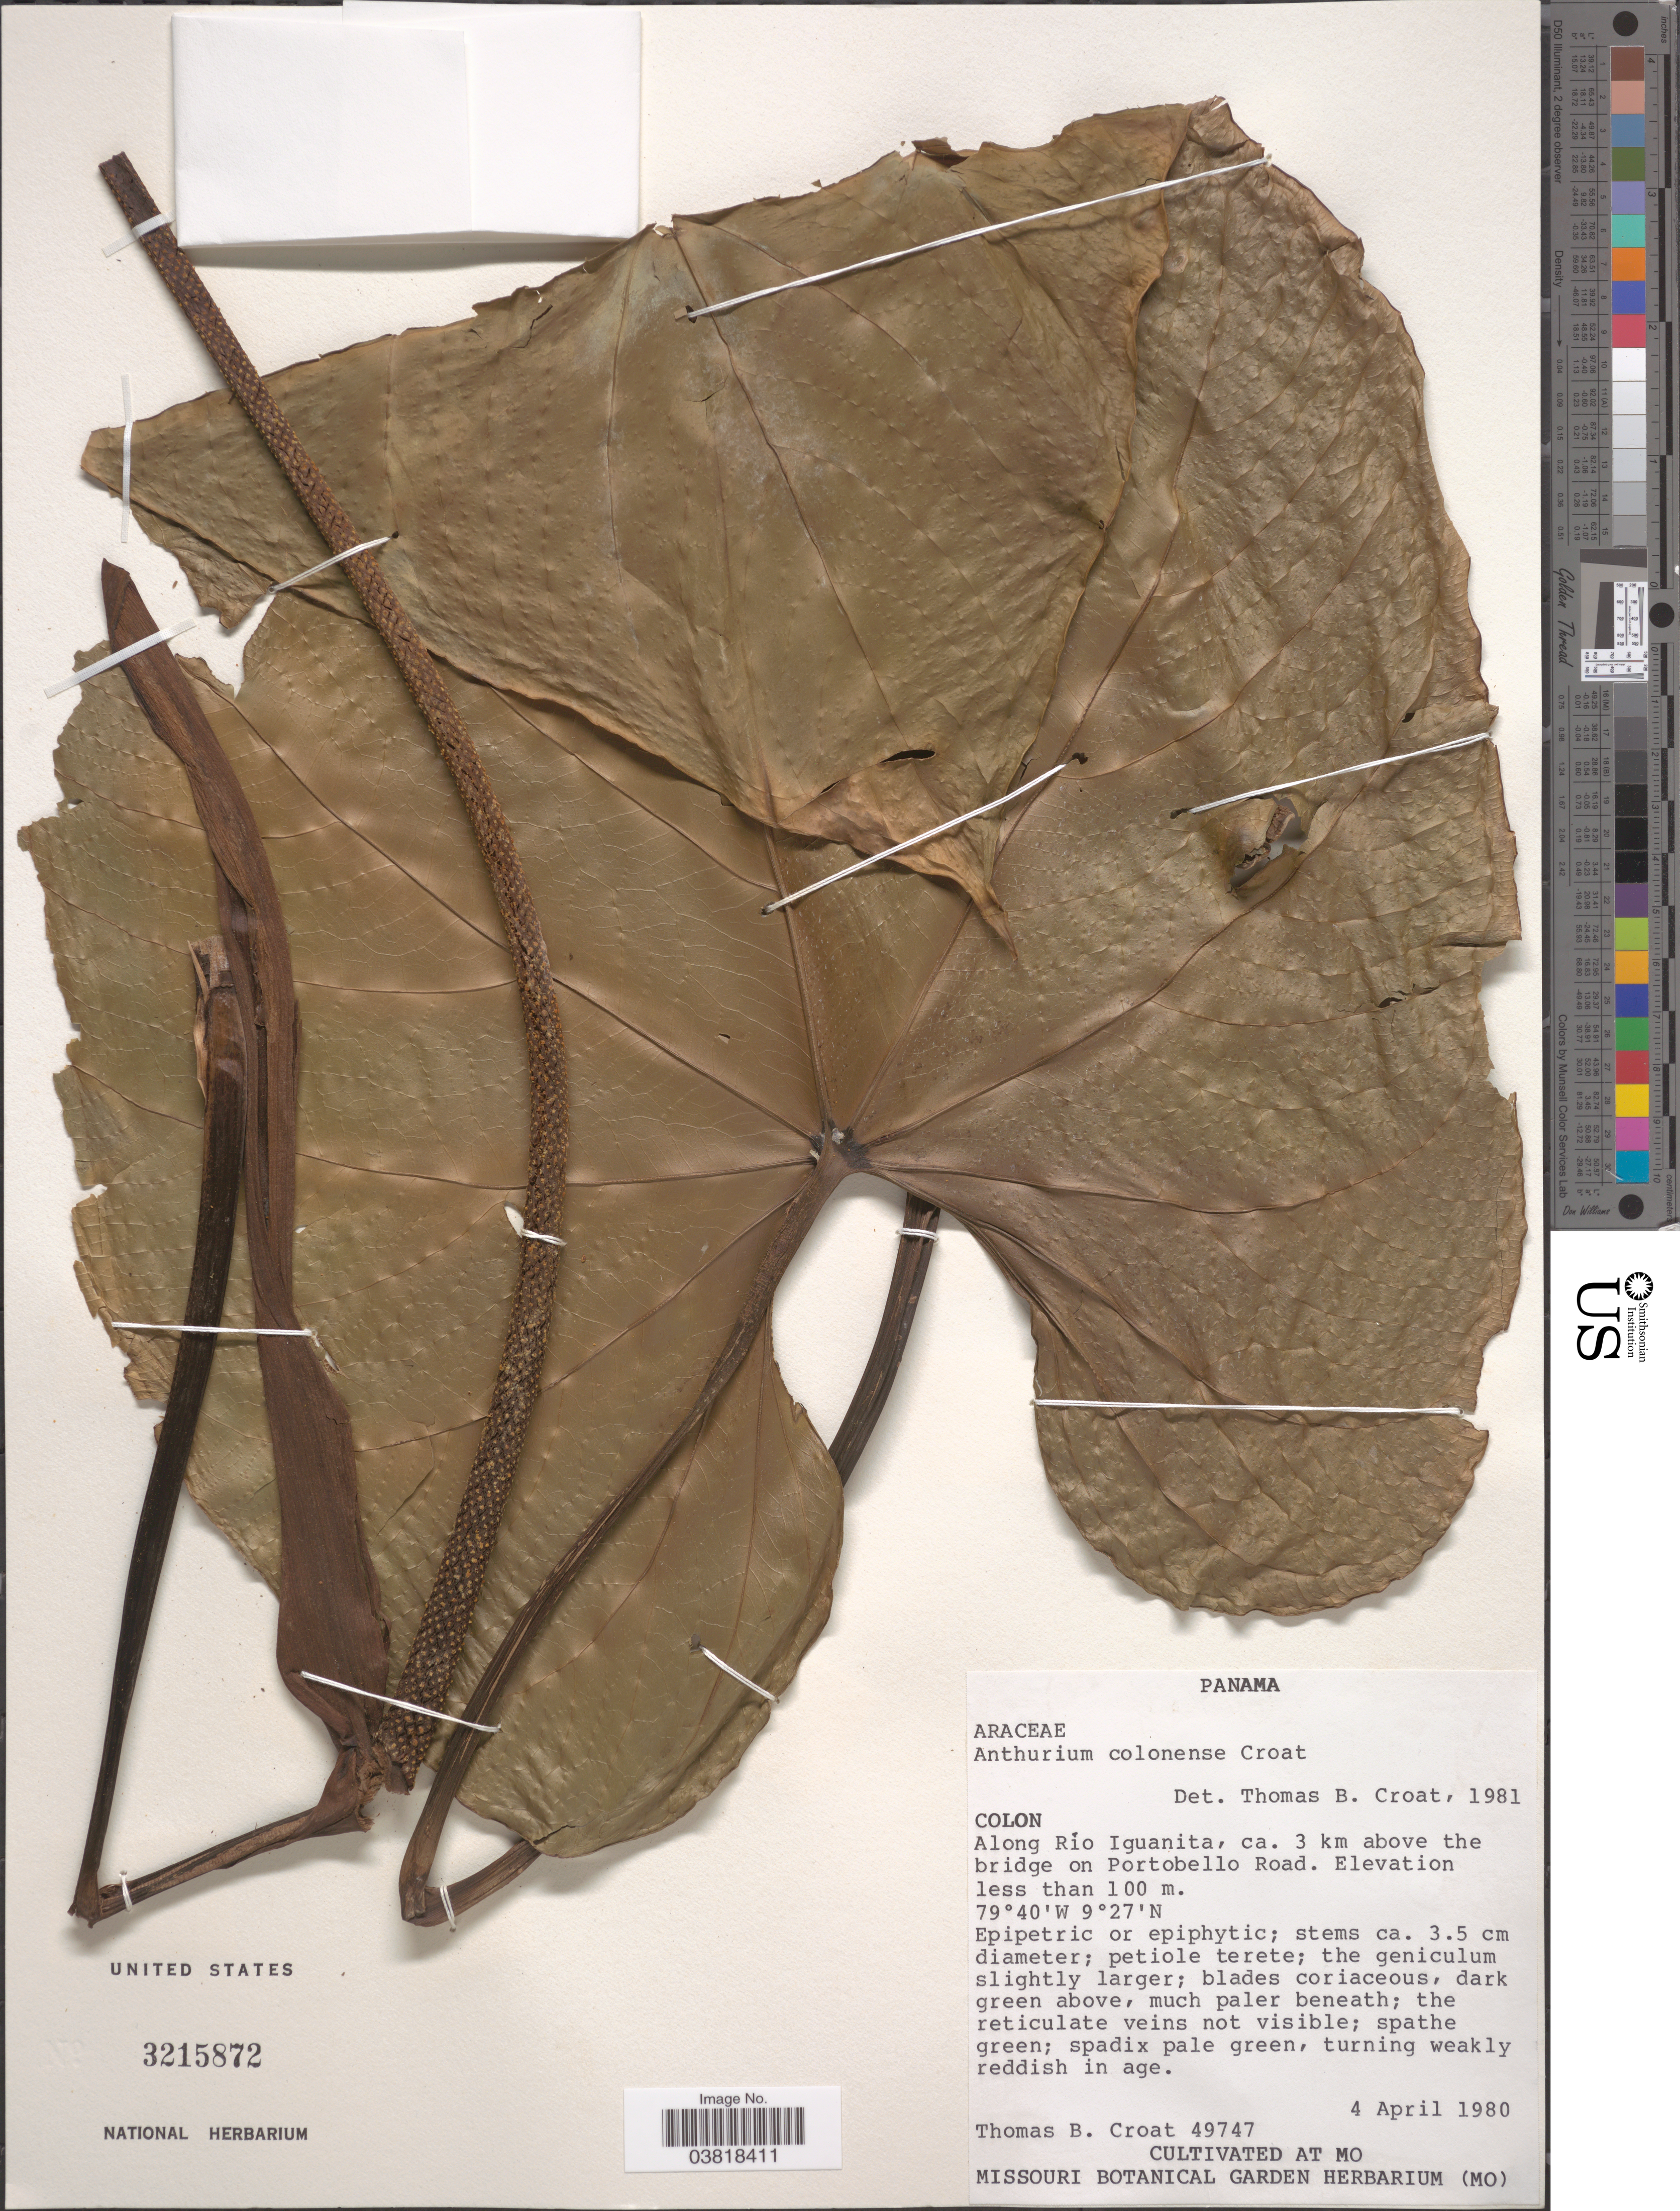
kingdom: Plantae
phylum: Tracheophyta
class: Liliopsida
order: Alismatales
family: Araceae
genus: Anthurium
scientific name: Anthurium colonense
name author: Croat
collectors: T. B. Croat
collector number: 49747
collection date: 1980-04-04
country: Panama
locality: Cultivated at Missouri Botanical Garden Herbarium (MO) [unsure placement]. Along Río Iguanita, ca. 3 km above the bridge on Portobello Road.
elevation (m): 100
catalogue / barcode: US 3215872